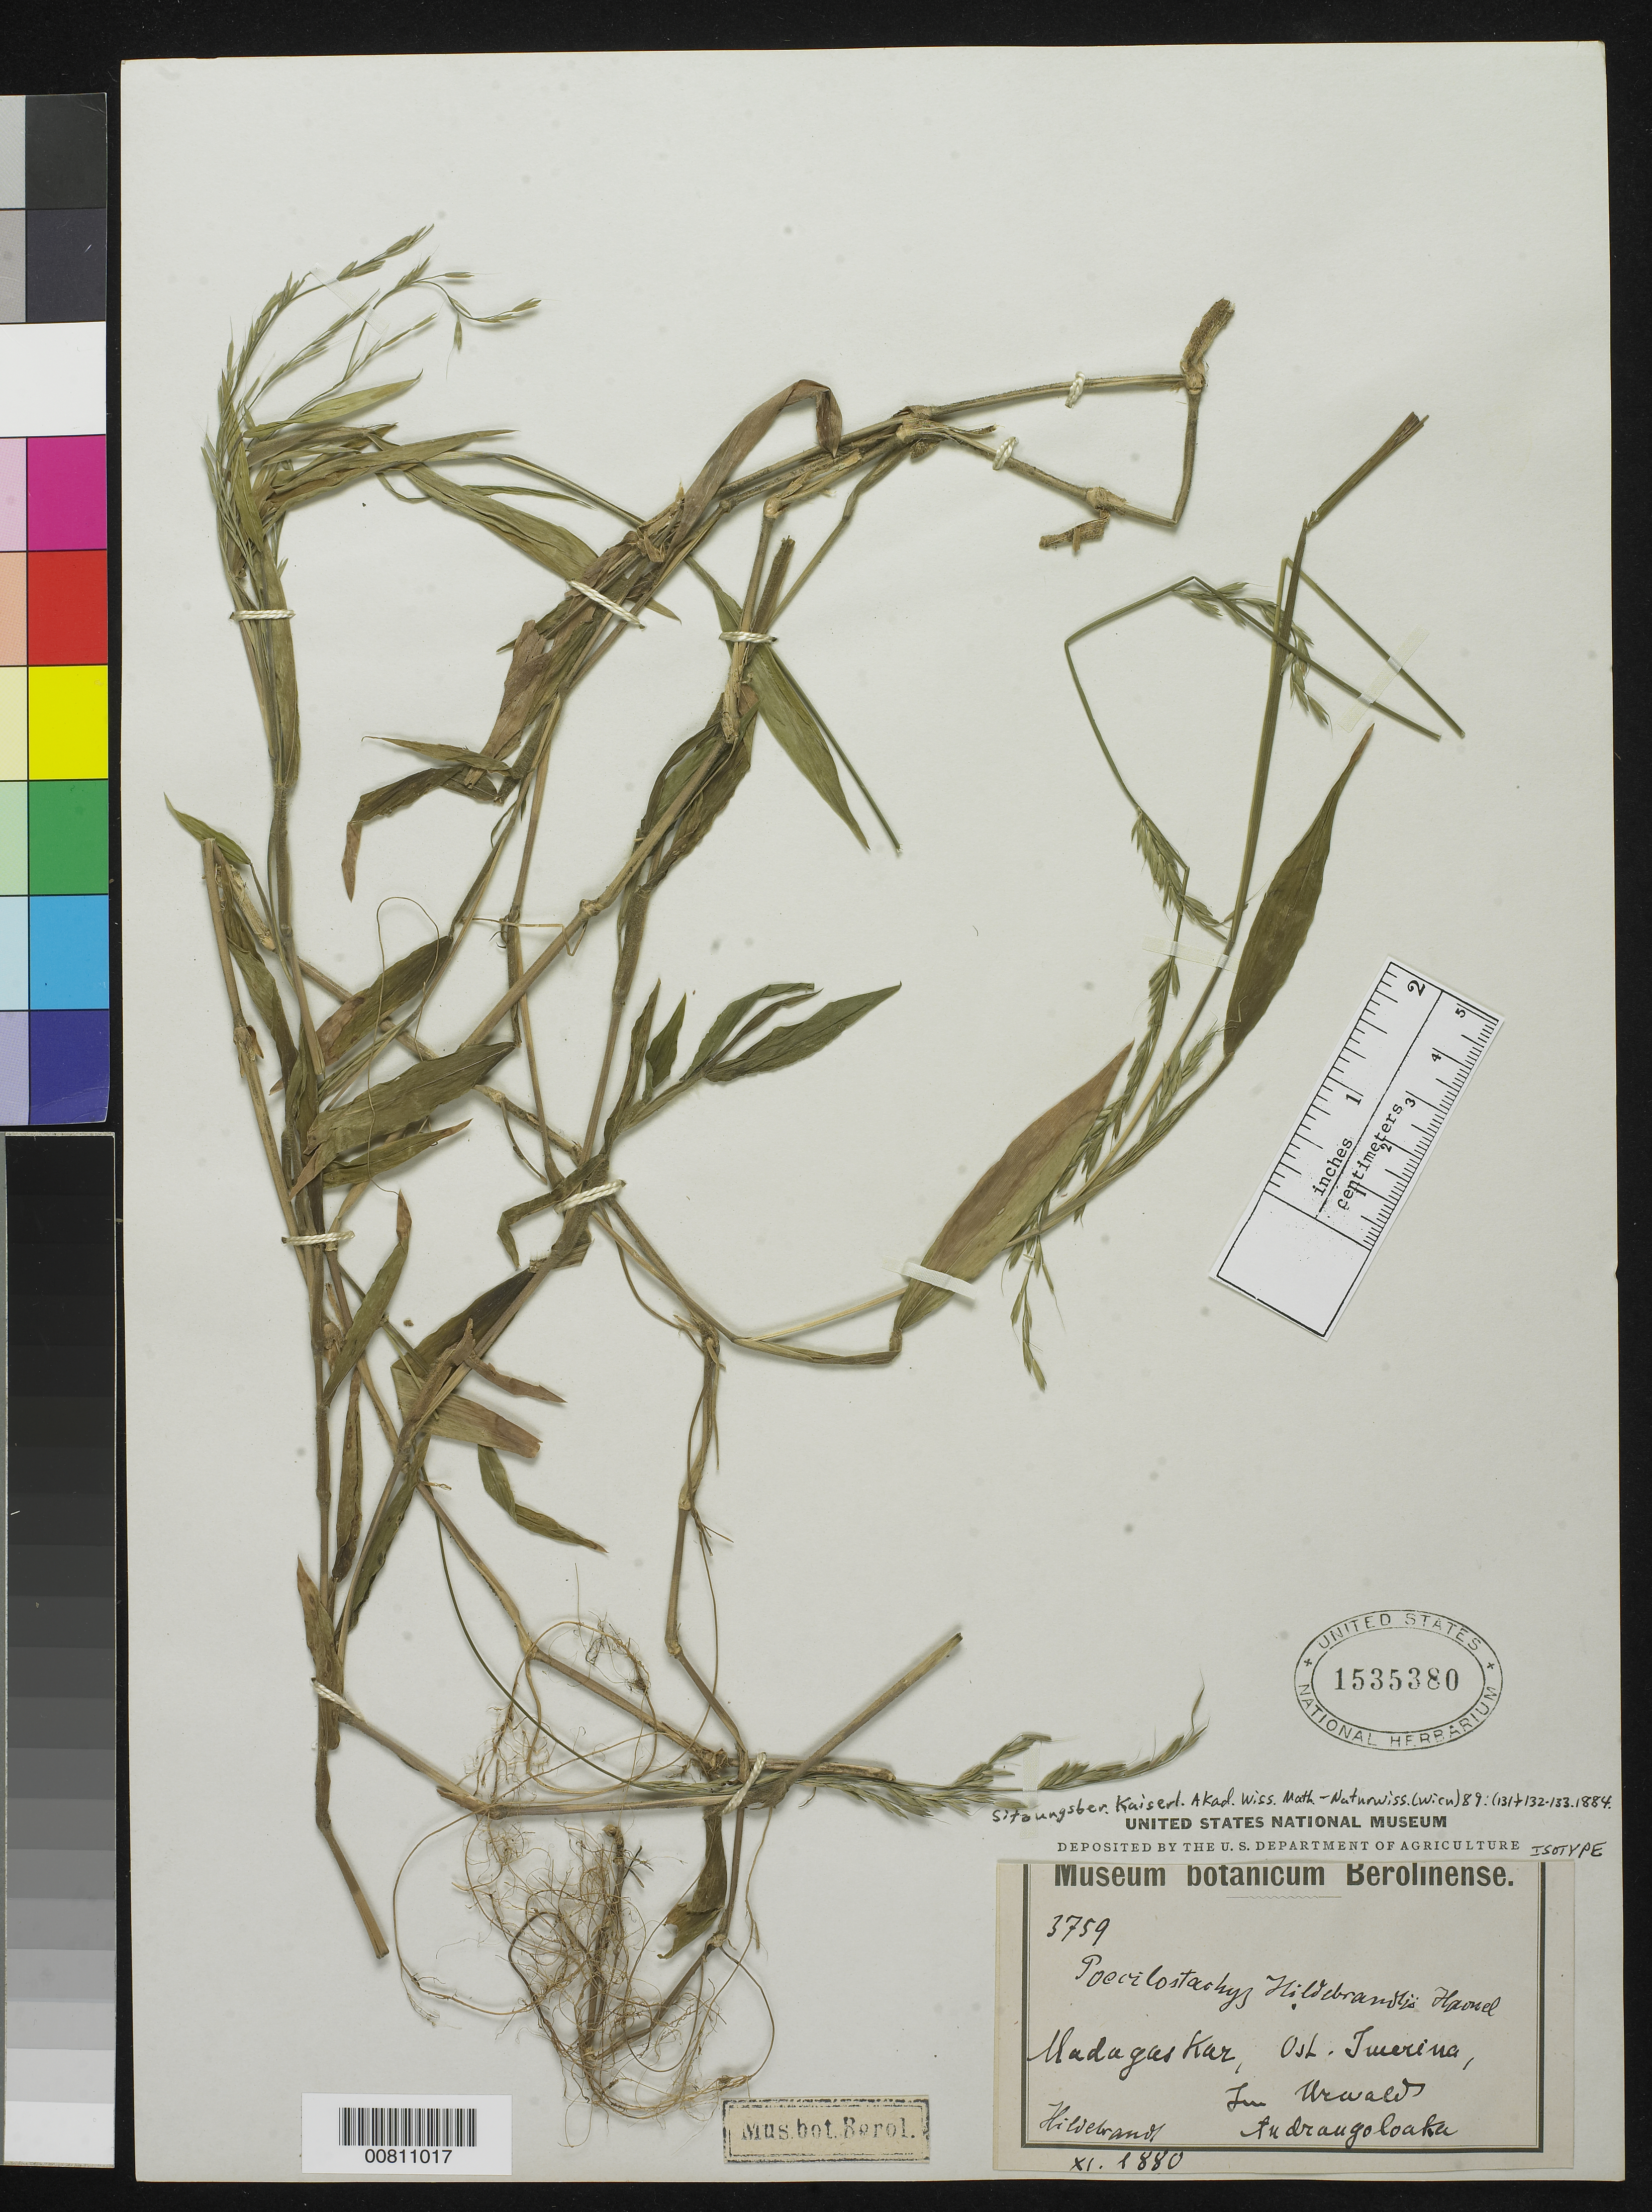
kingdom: Plantae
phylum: Tracheophyta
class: Liliopsida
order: Poales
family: Poaceae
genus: Poecilostachys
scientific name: Poecilostachys hildebrandtii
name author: Hack.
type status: Isotype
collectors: J. Hildebrandt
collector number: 3759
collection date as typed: Nov 1880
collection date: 1880-11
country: Madagascar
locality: Madagascar, Ost.-Imerina, im Urwald Andrangoloaka.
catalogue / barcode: US 1535380